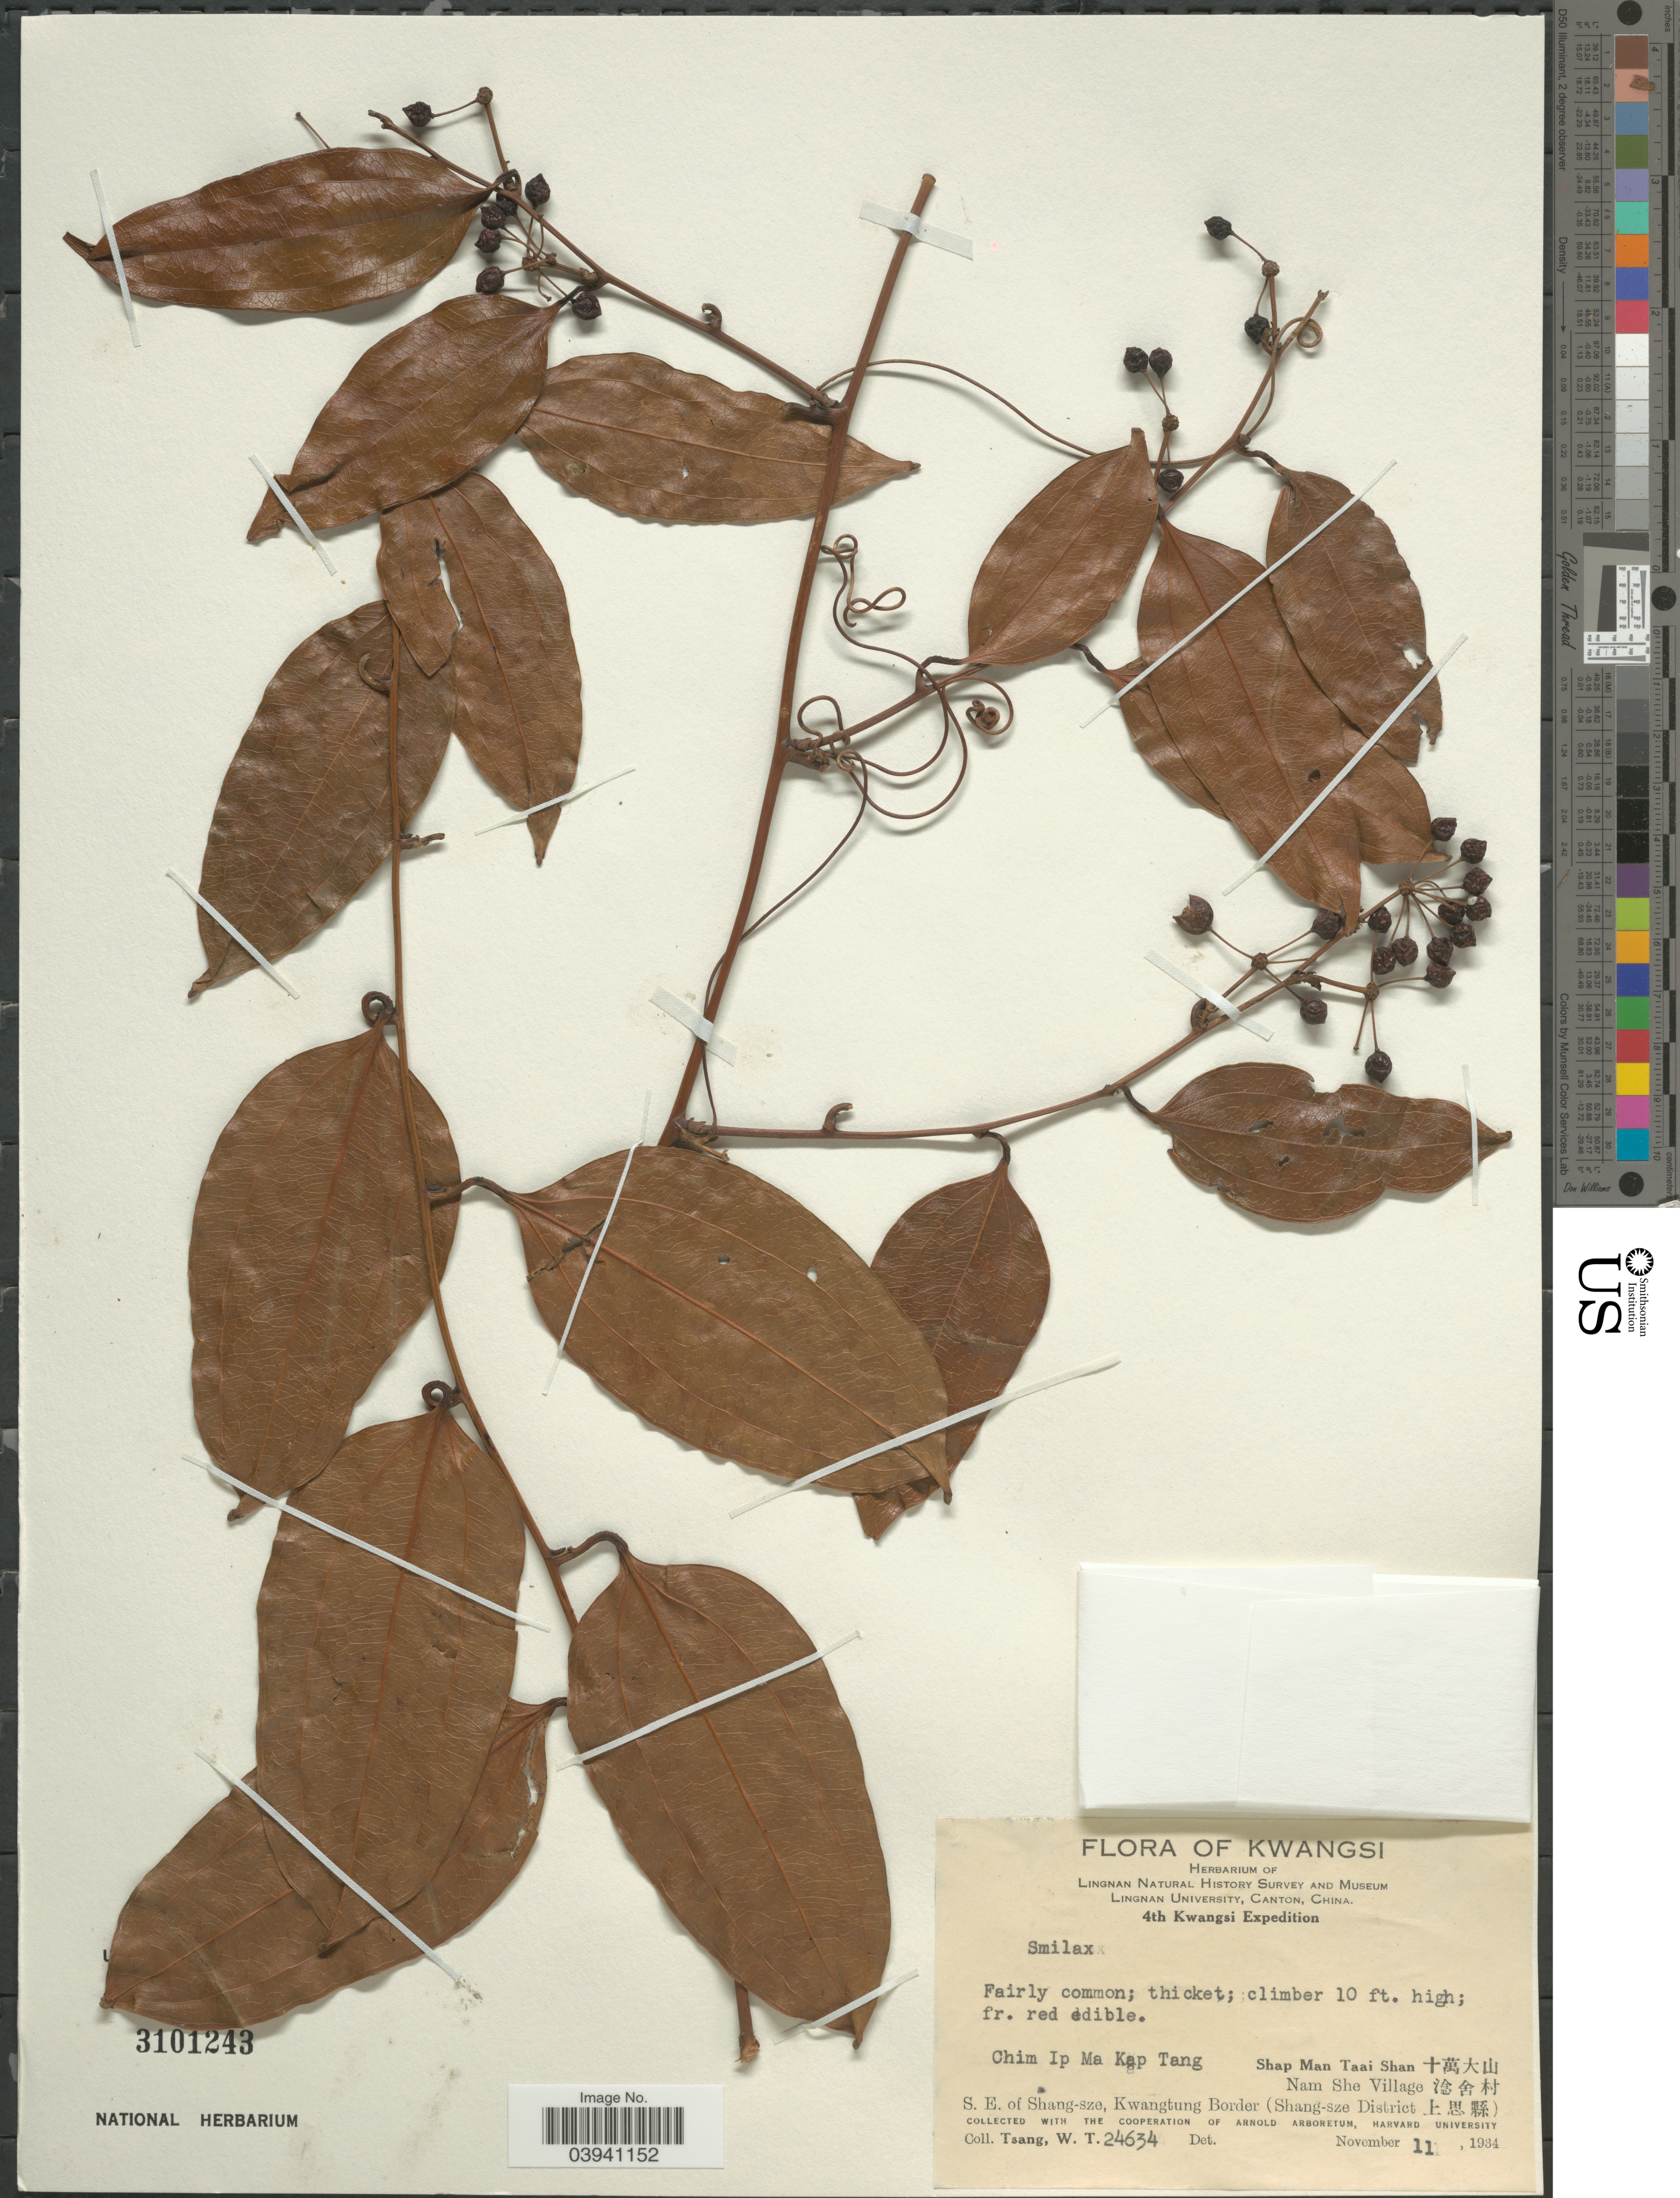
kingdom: Plantae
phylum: Tracheophyta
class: Liliopsida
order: Liliales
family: Smilacaceae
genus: Smilax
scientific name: Smilax sp.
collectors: W. T. Tsang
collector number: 24634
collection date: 1934-11-11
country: China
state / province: Guangxi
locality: Kwangsi. Chim Ip Ma Kap Tang. Shap Man Taai Shan X. Nam She Village X. S.E. of Shang-sze, Kwangtung Border (Shang-sze District X).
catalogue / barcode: US 3101243